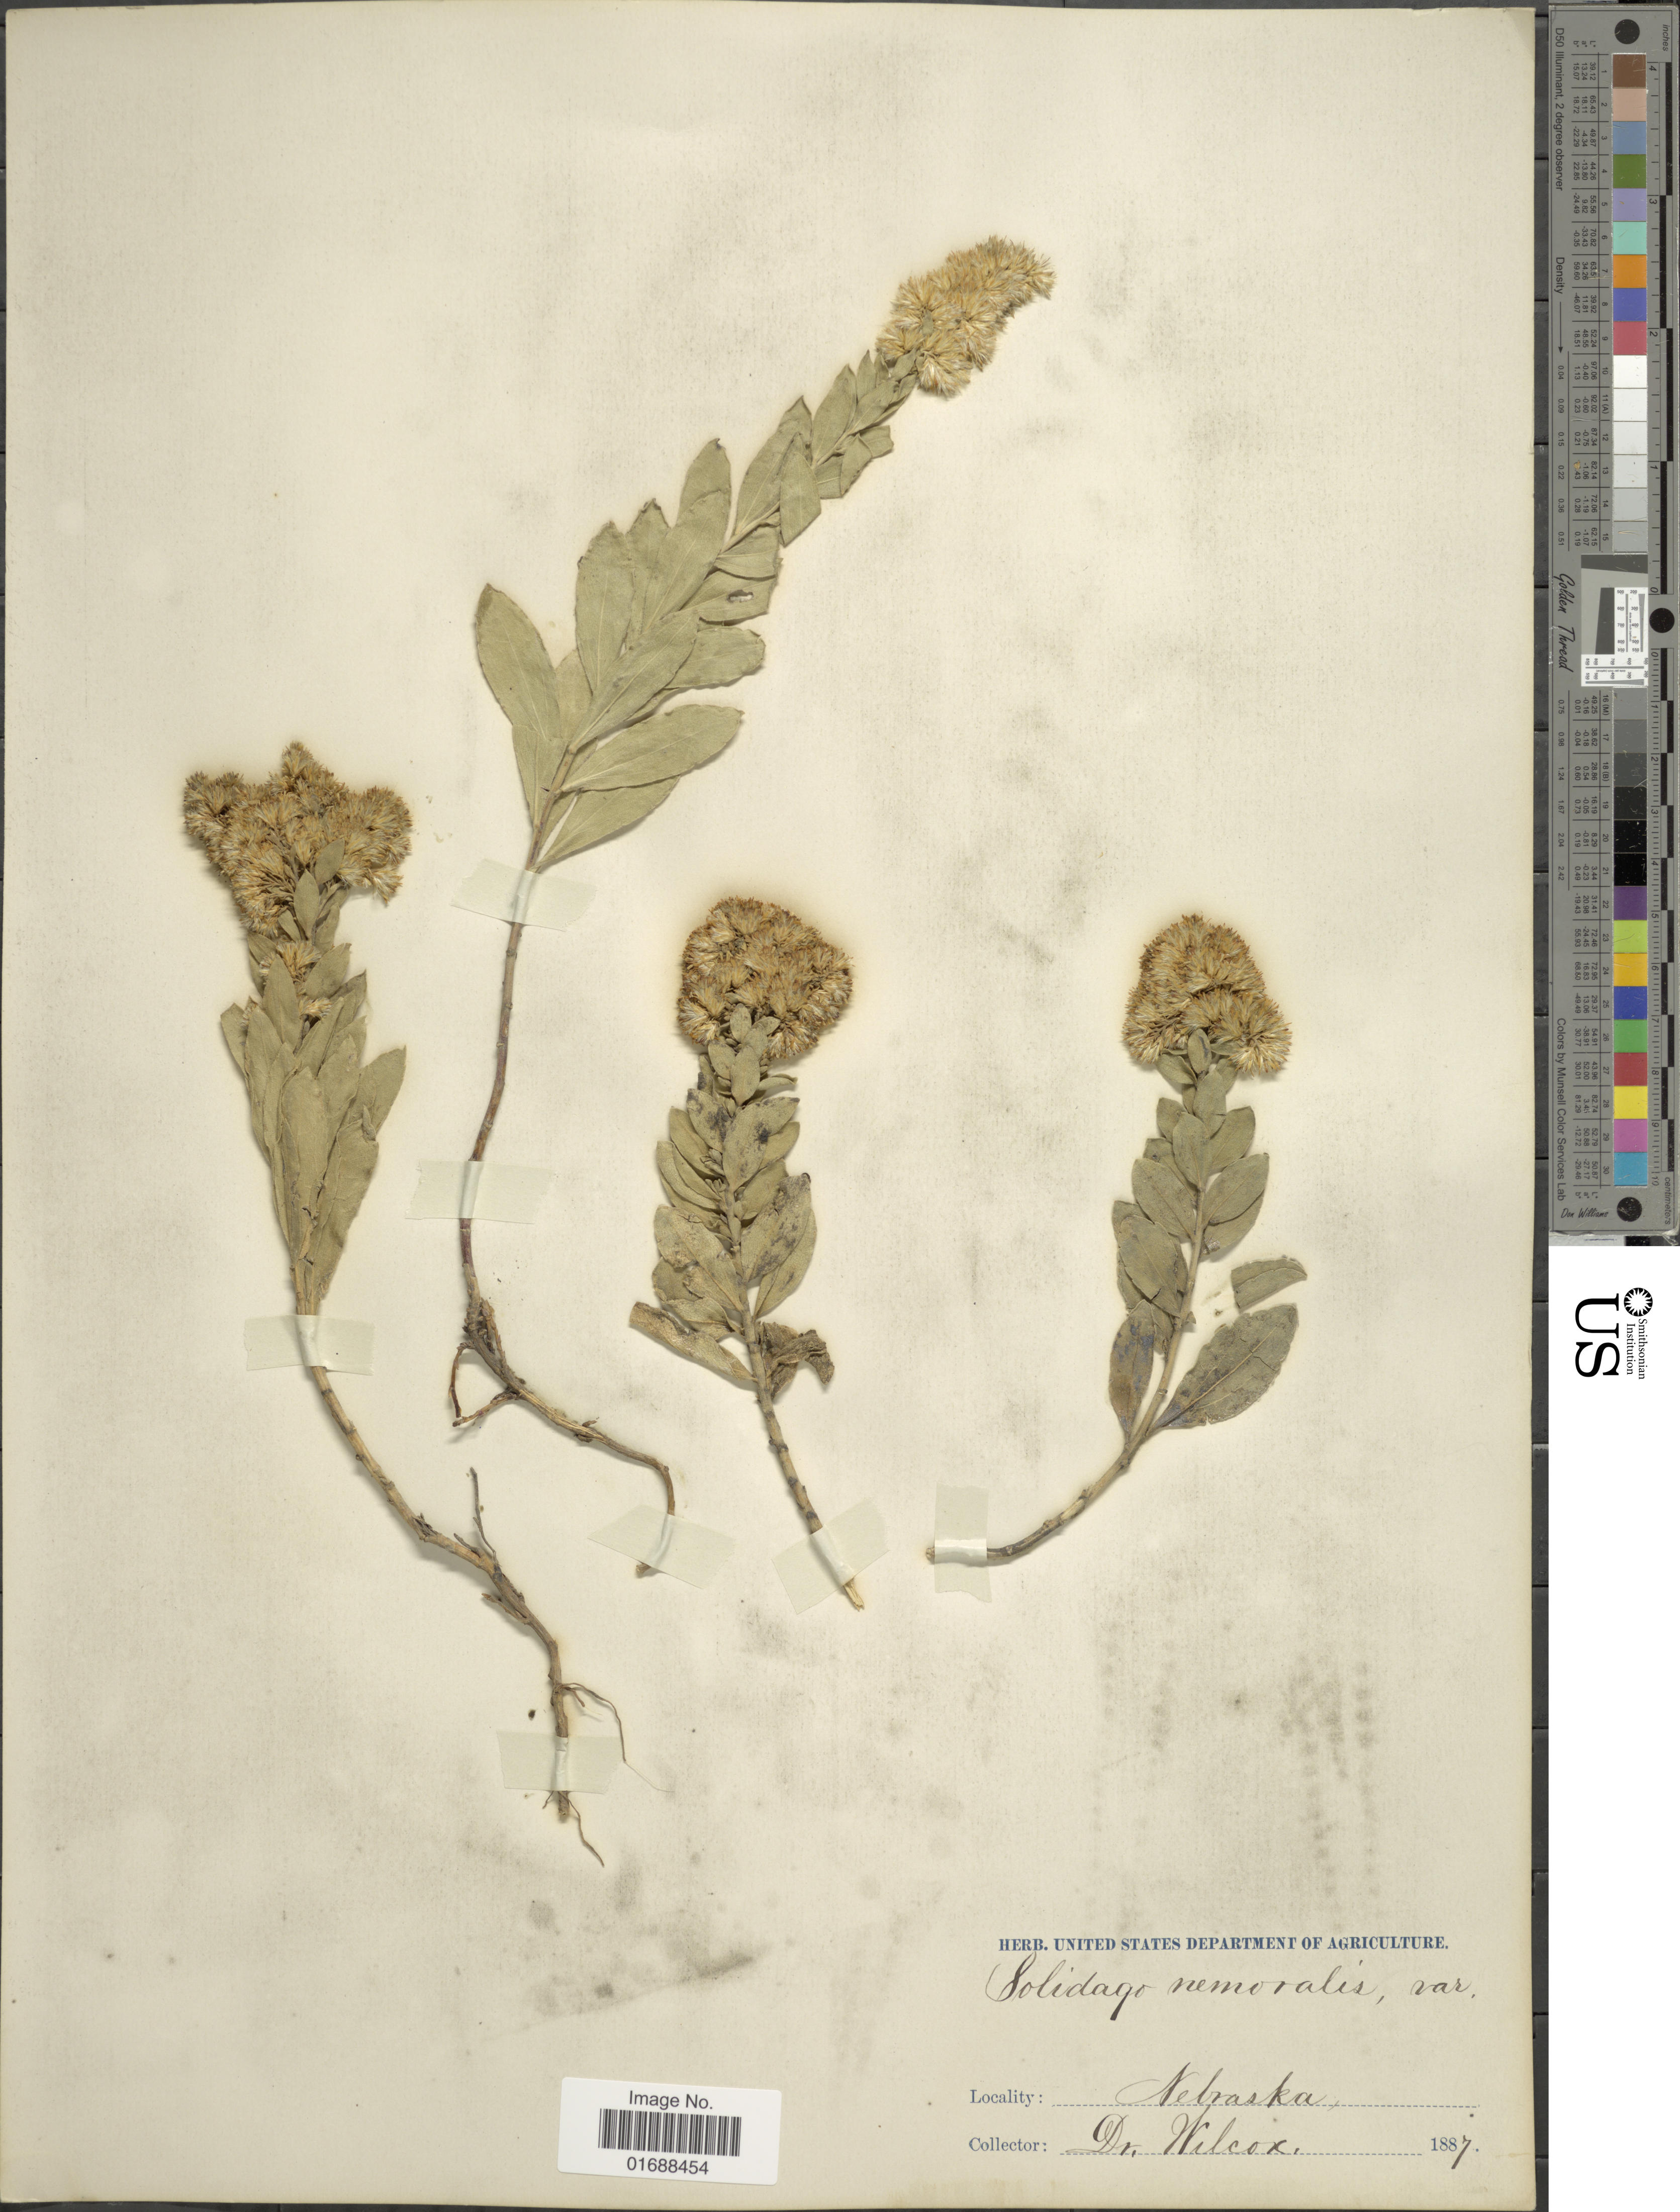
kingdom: Plantae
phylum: Tracheophyta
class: Magnoliopsida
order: Asterales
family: Asteraceae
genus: Solidago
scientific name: Solidago mollis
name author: Bartl.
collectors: -. Wilcox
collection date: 1887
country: United States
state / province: Nebraska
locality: Nebraska.